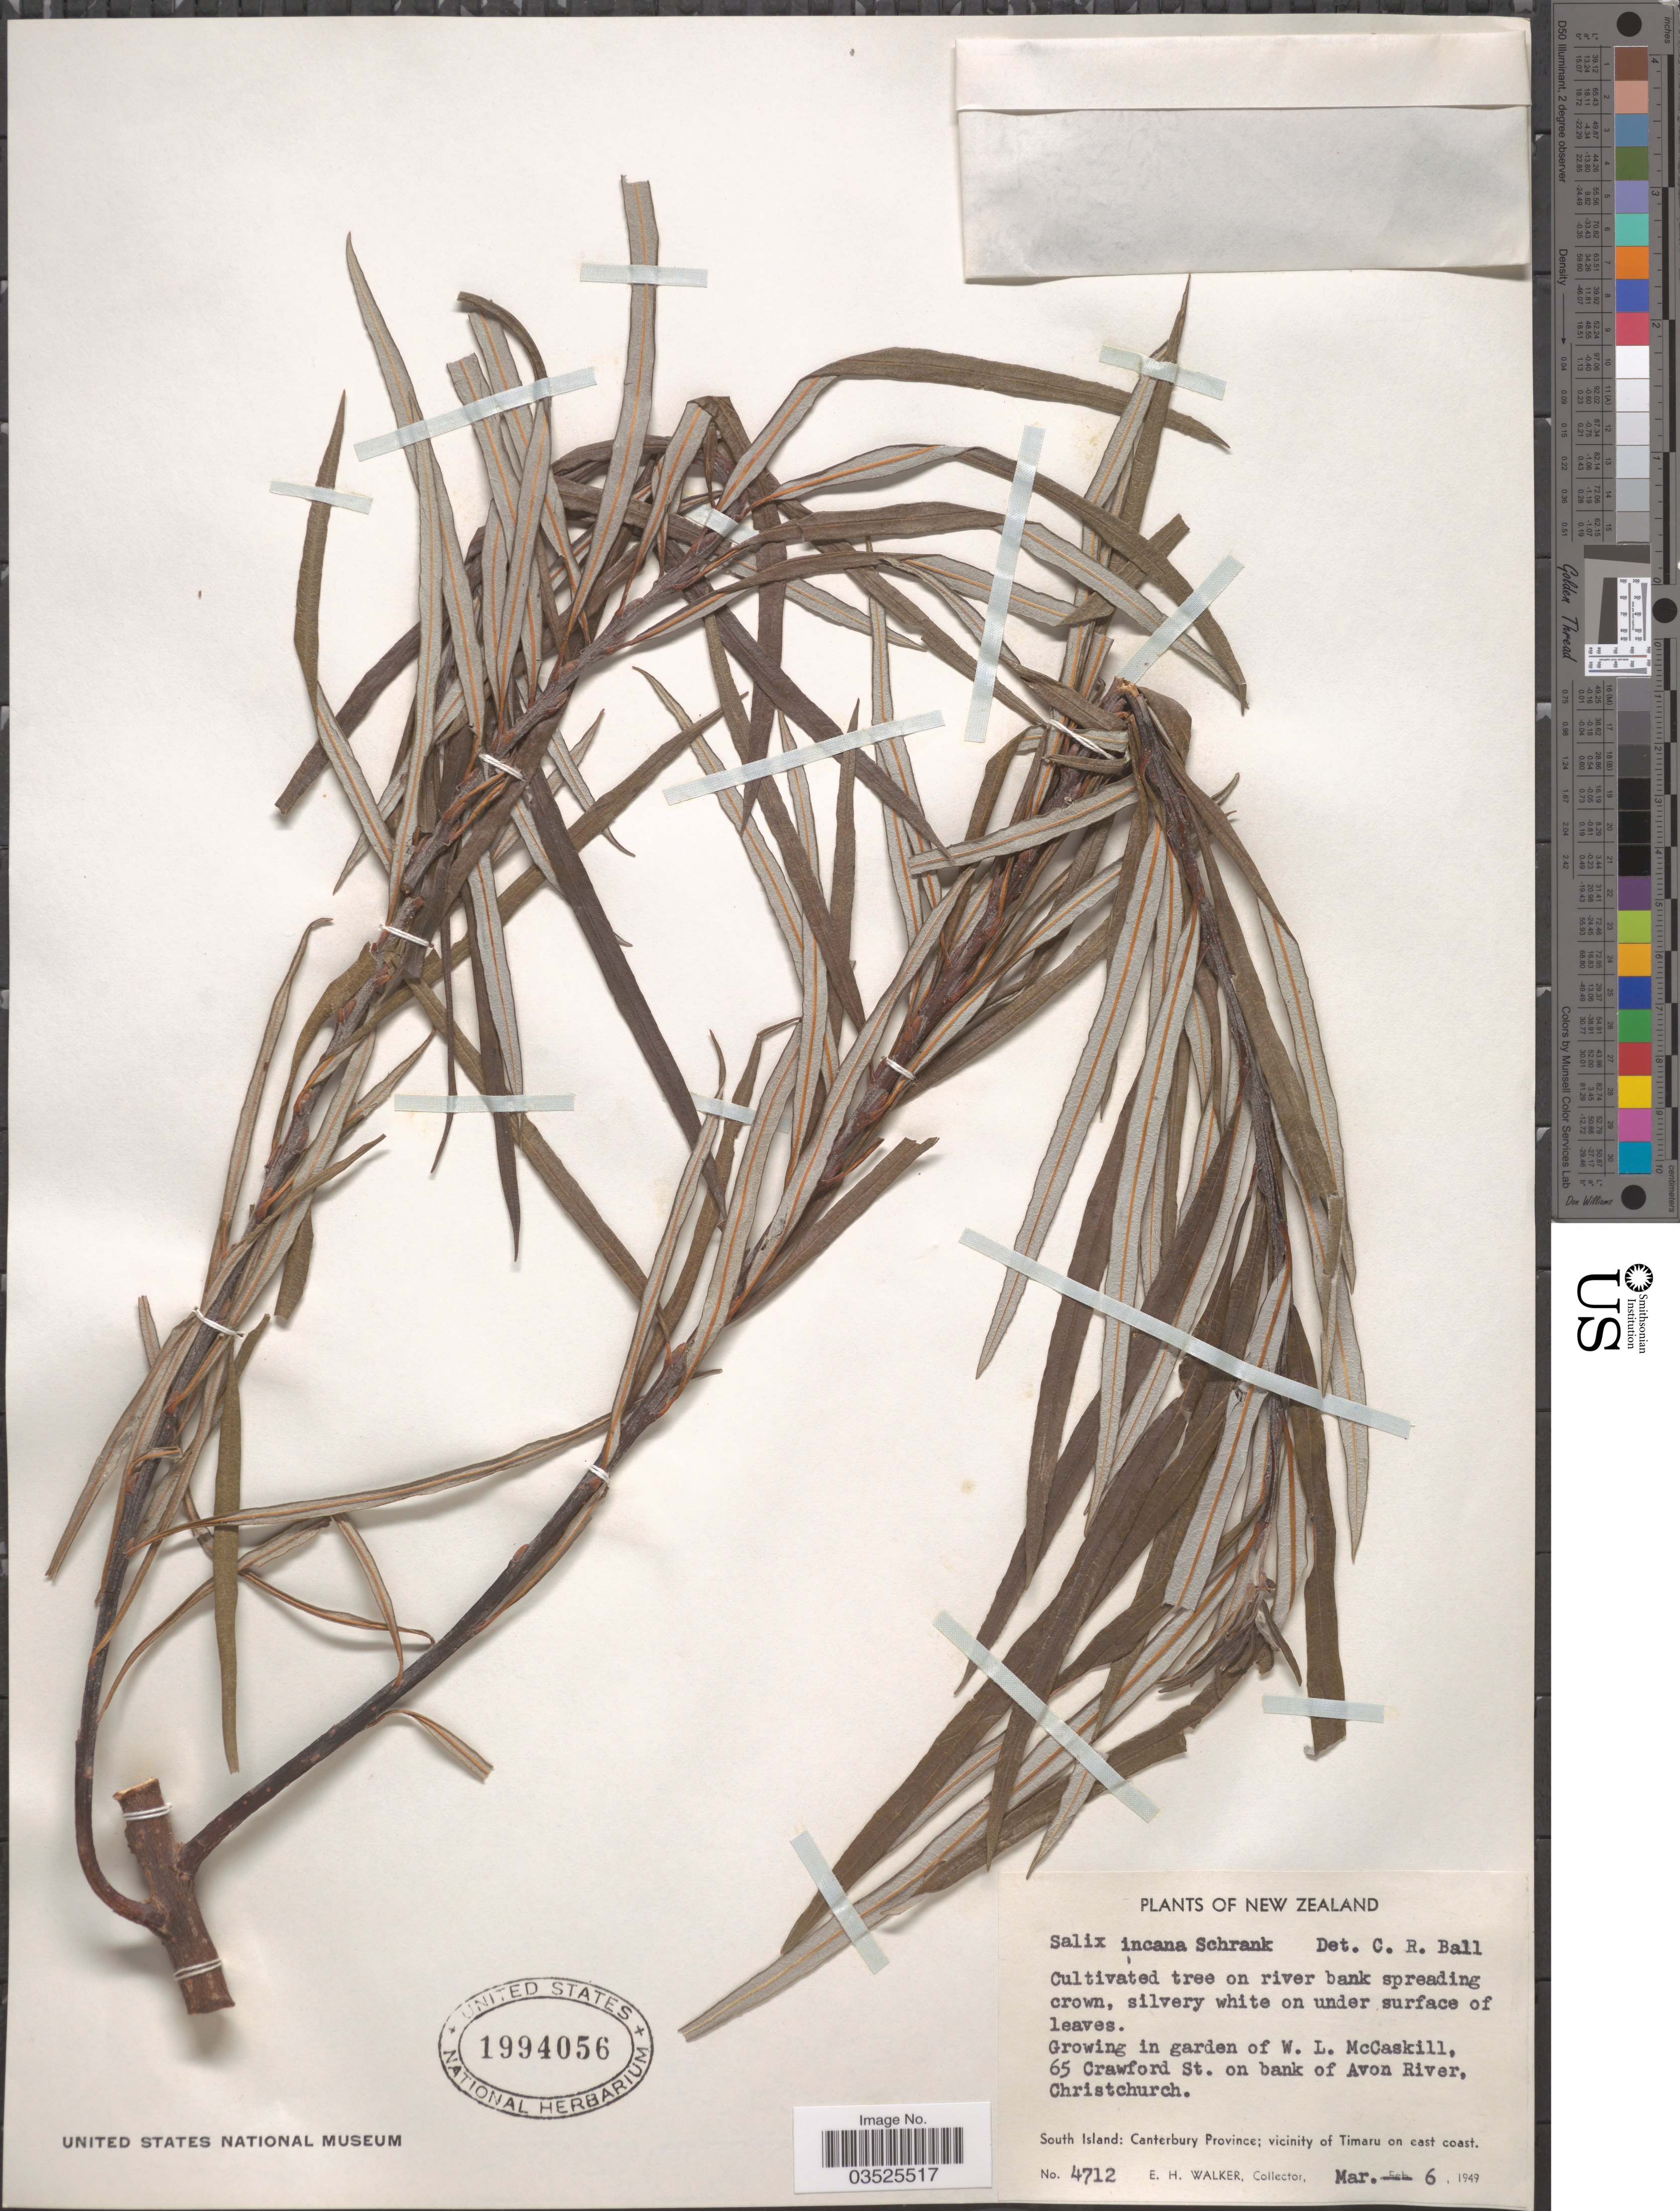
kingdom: Plantae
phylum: Tracheophyta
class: Magnoliopsida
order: Malpighiales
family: Salicaceae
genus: Salix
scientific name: Salix incana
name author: Michx.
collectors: E. H. Walker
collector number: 4712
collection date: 1949-03-06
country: New Zealand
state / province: Canterbury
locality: Growing in garden of W.L. McCaskill, 65 Crawford St. on bank of Avon River, Christchurch. South Island: Canterbury Province; vicinity of Timaru on east coast.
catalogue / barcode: US 1994056